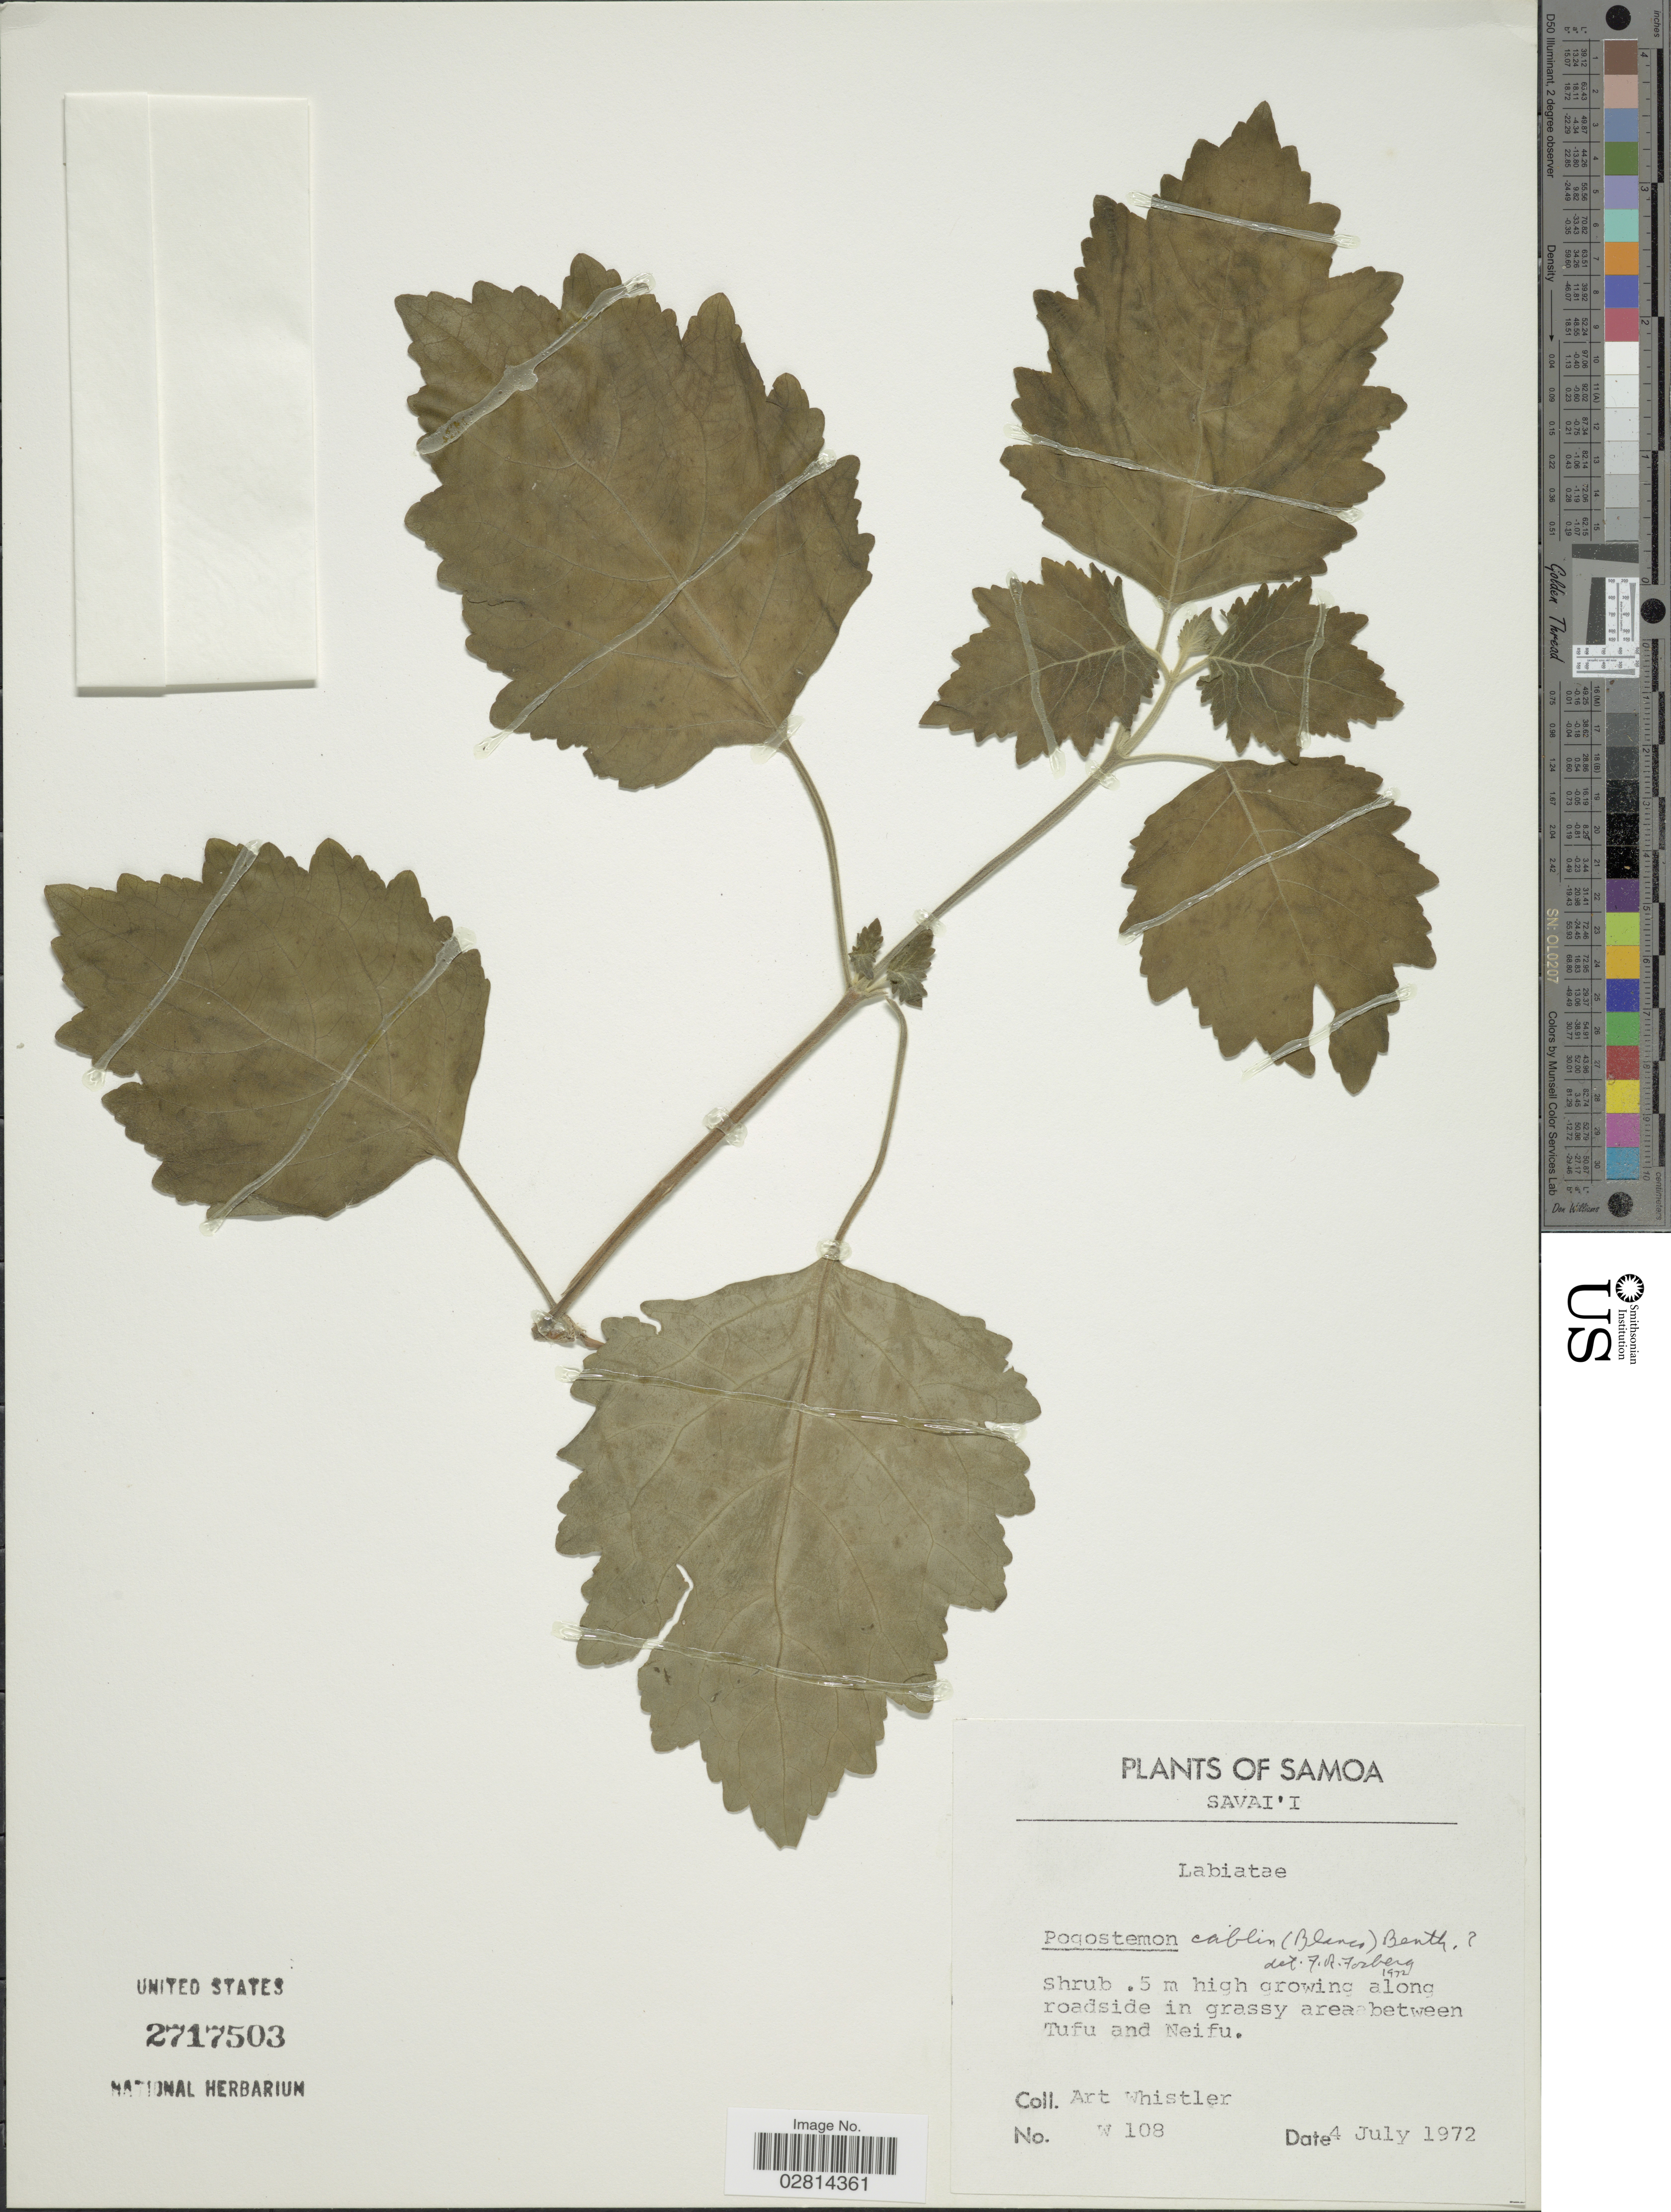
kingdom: Plantae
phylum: Tracheophyta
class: Magnoliopsida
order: Lamiales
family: Lamiaceae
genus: Pogostemon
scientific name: Pogostemon cablin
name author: (Blanco) Benth.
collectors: A. Whistler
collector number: W108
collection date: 1972-07-04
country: Samoa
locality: Samoa. Savai'i. Along roadside in grassy area between Tufu and Neifu.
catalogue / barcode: US 2717503